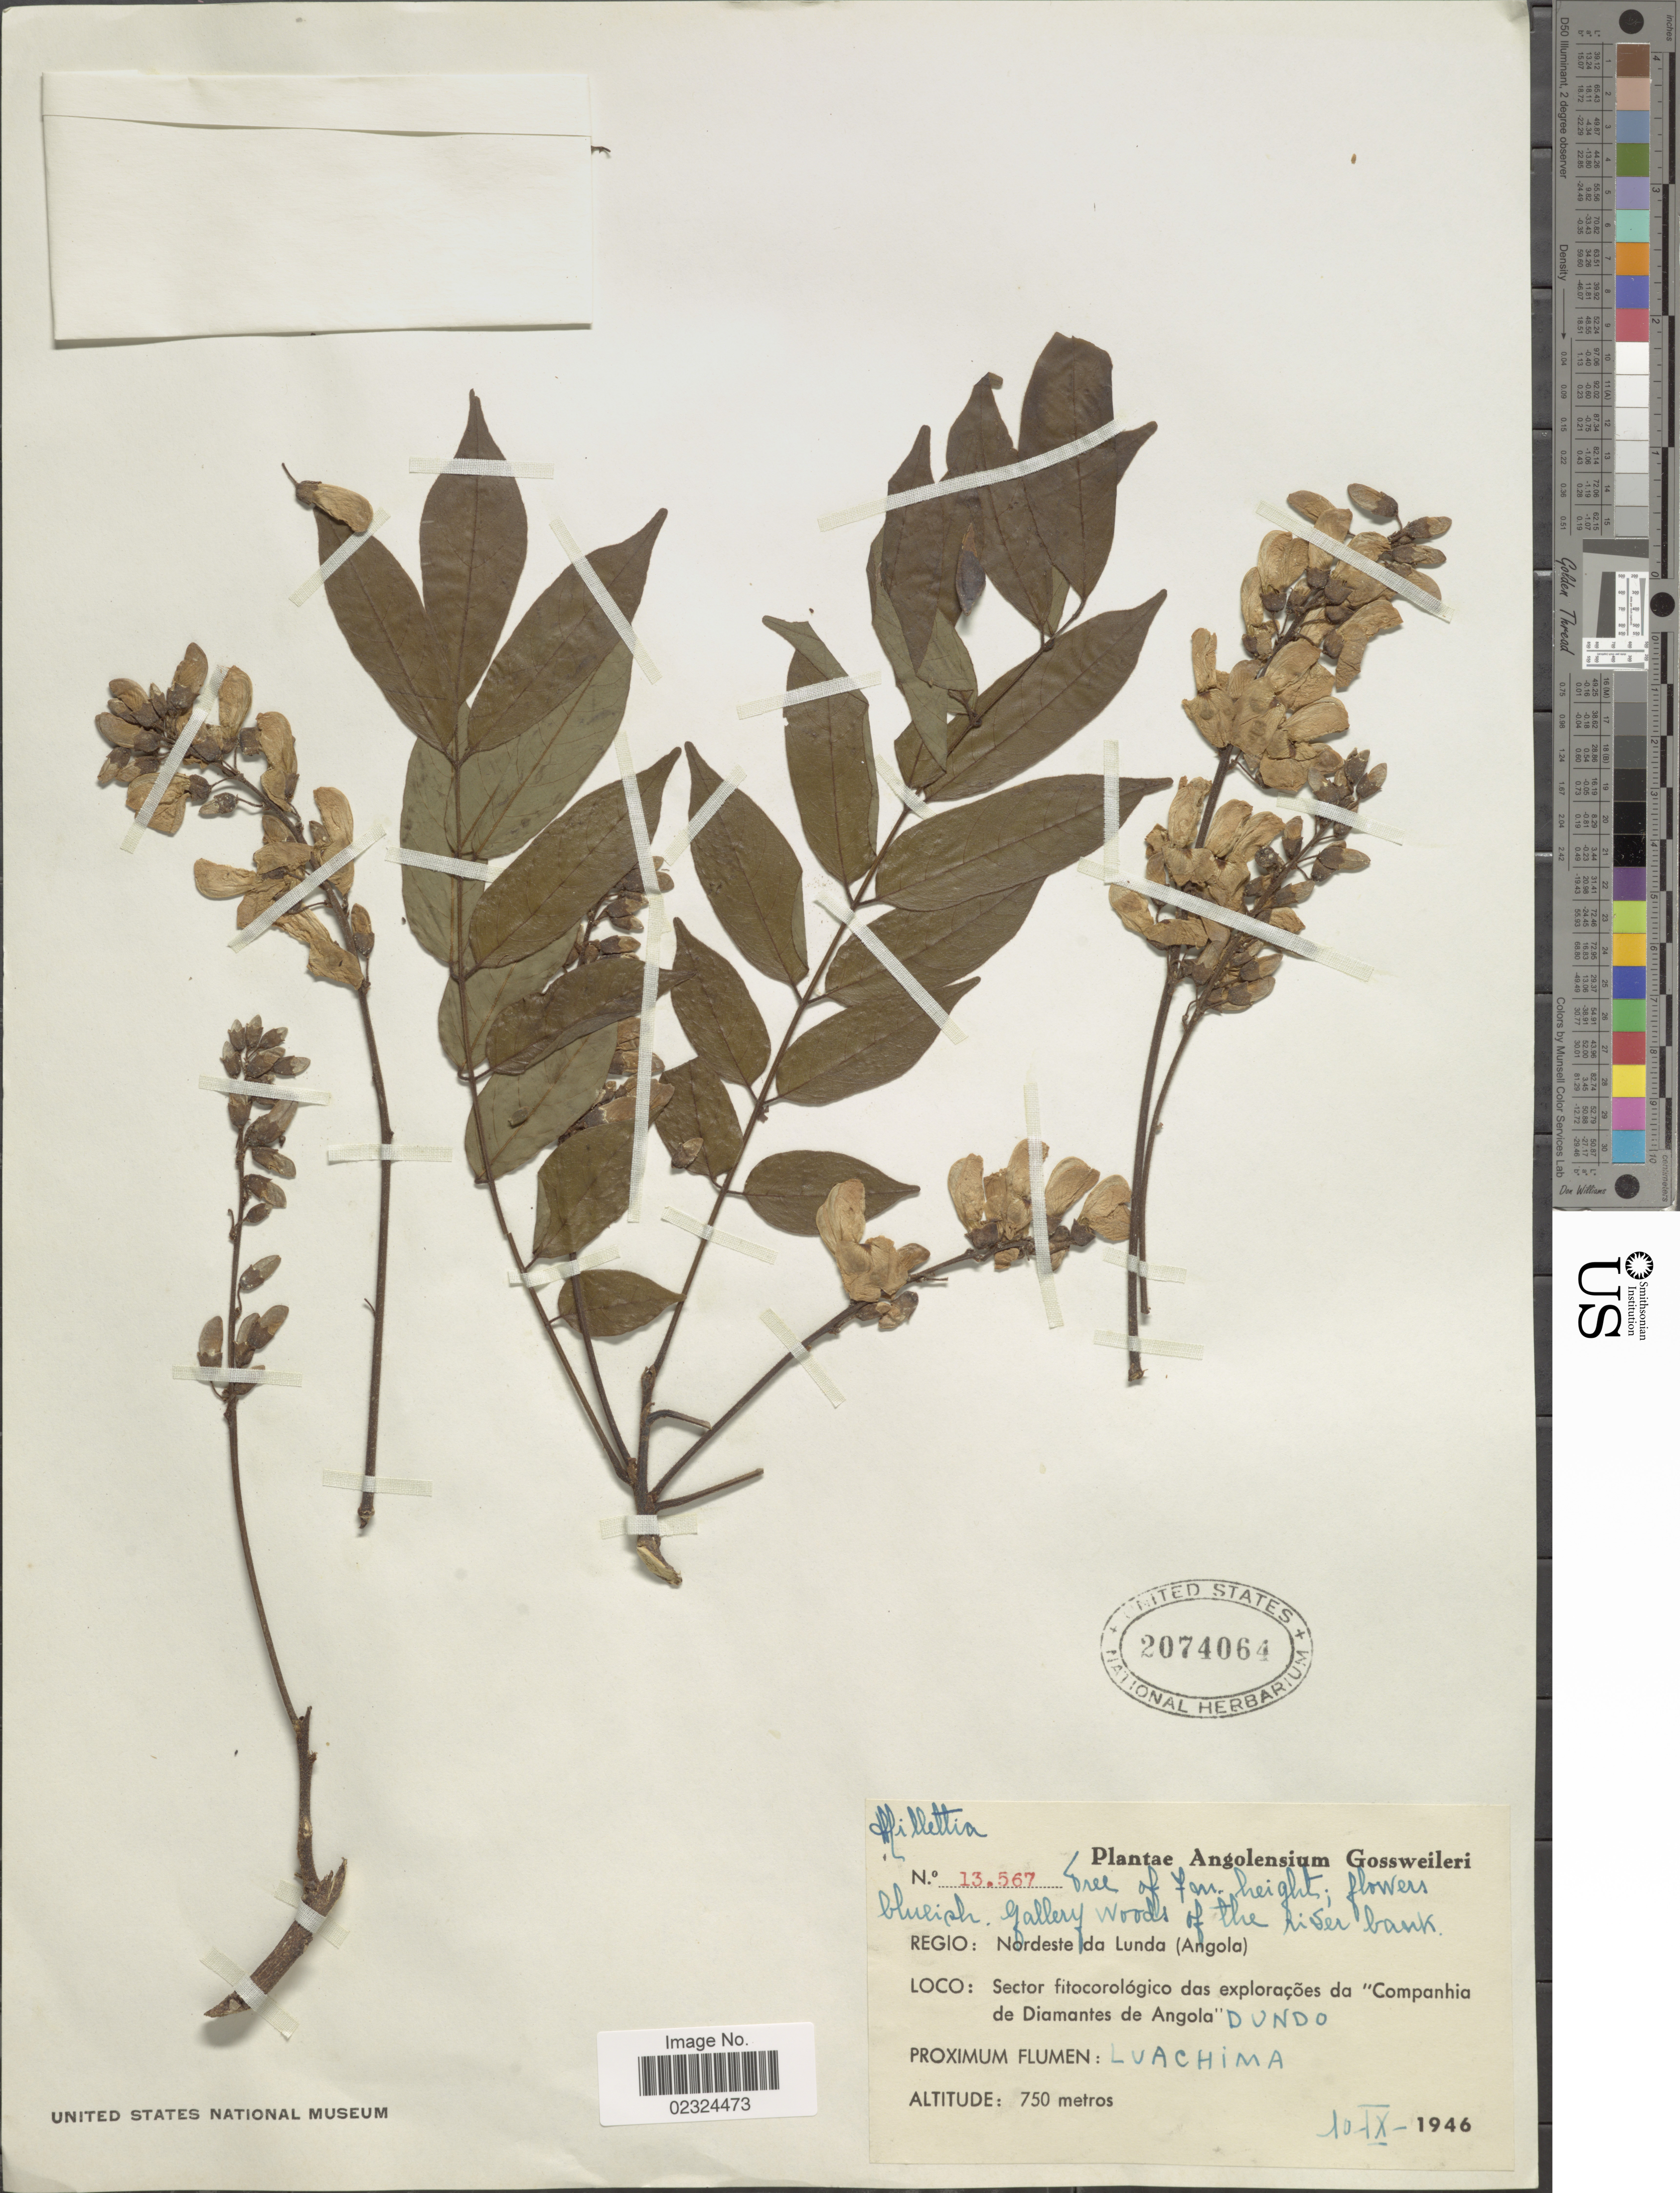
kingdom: Plantae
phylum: Tracheophyta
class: Magnoliopsida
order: Fabales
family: Fabaceae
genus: Millettia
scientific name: Millettia sp.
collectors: -. Gossweiler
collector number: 13567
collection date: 1946-09-10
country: Angola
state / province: Lunda Norte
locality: Nordeste da Lunda (Angola). Sector fitocorologico das exploracoes da "Compinhia de Diamentes de Angola"Dundo. Proximum Flumen: Luachima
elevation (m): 750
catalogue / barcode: US 2074064